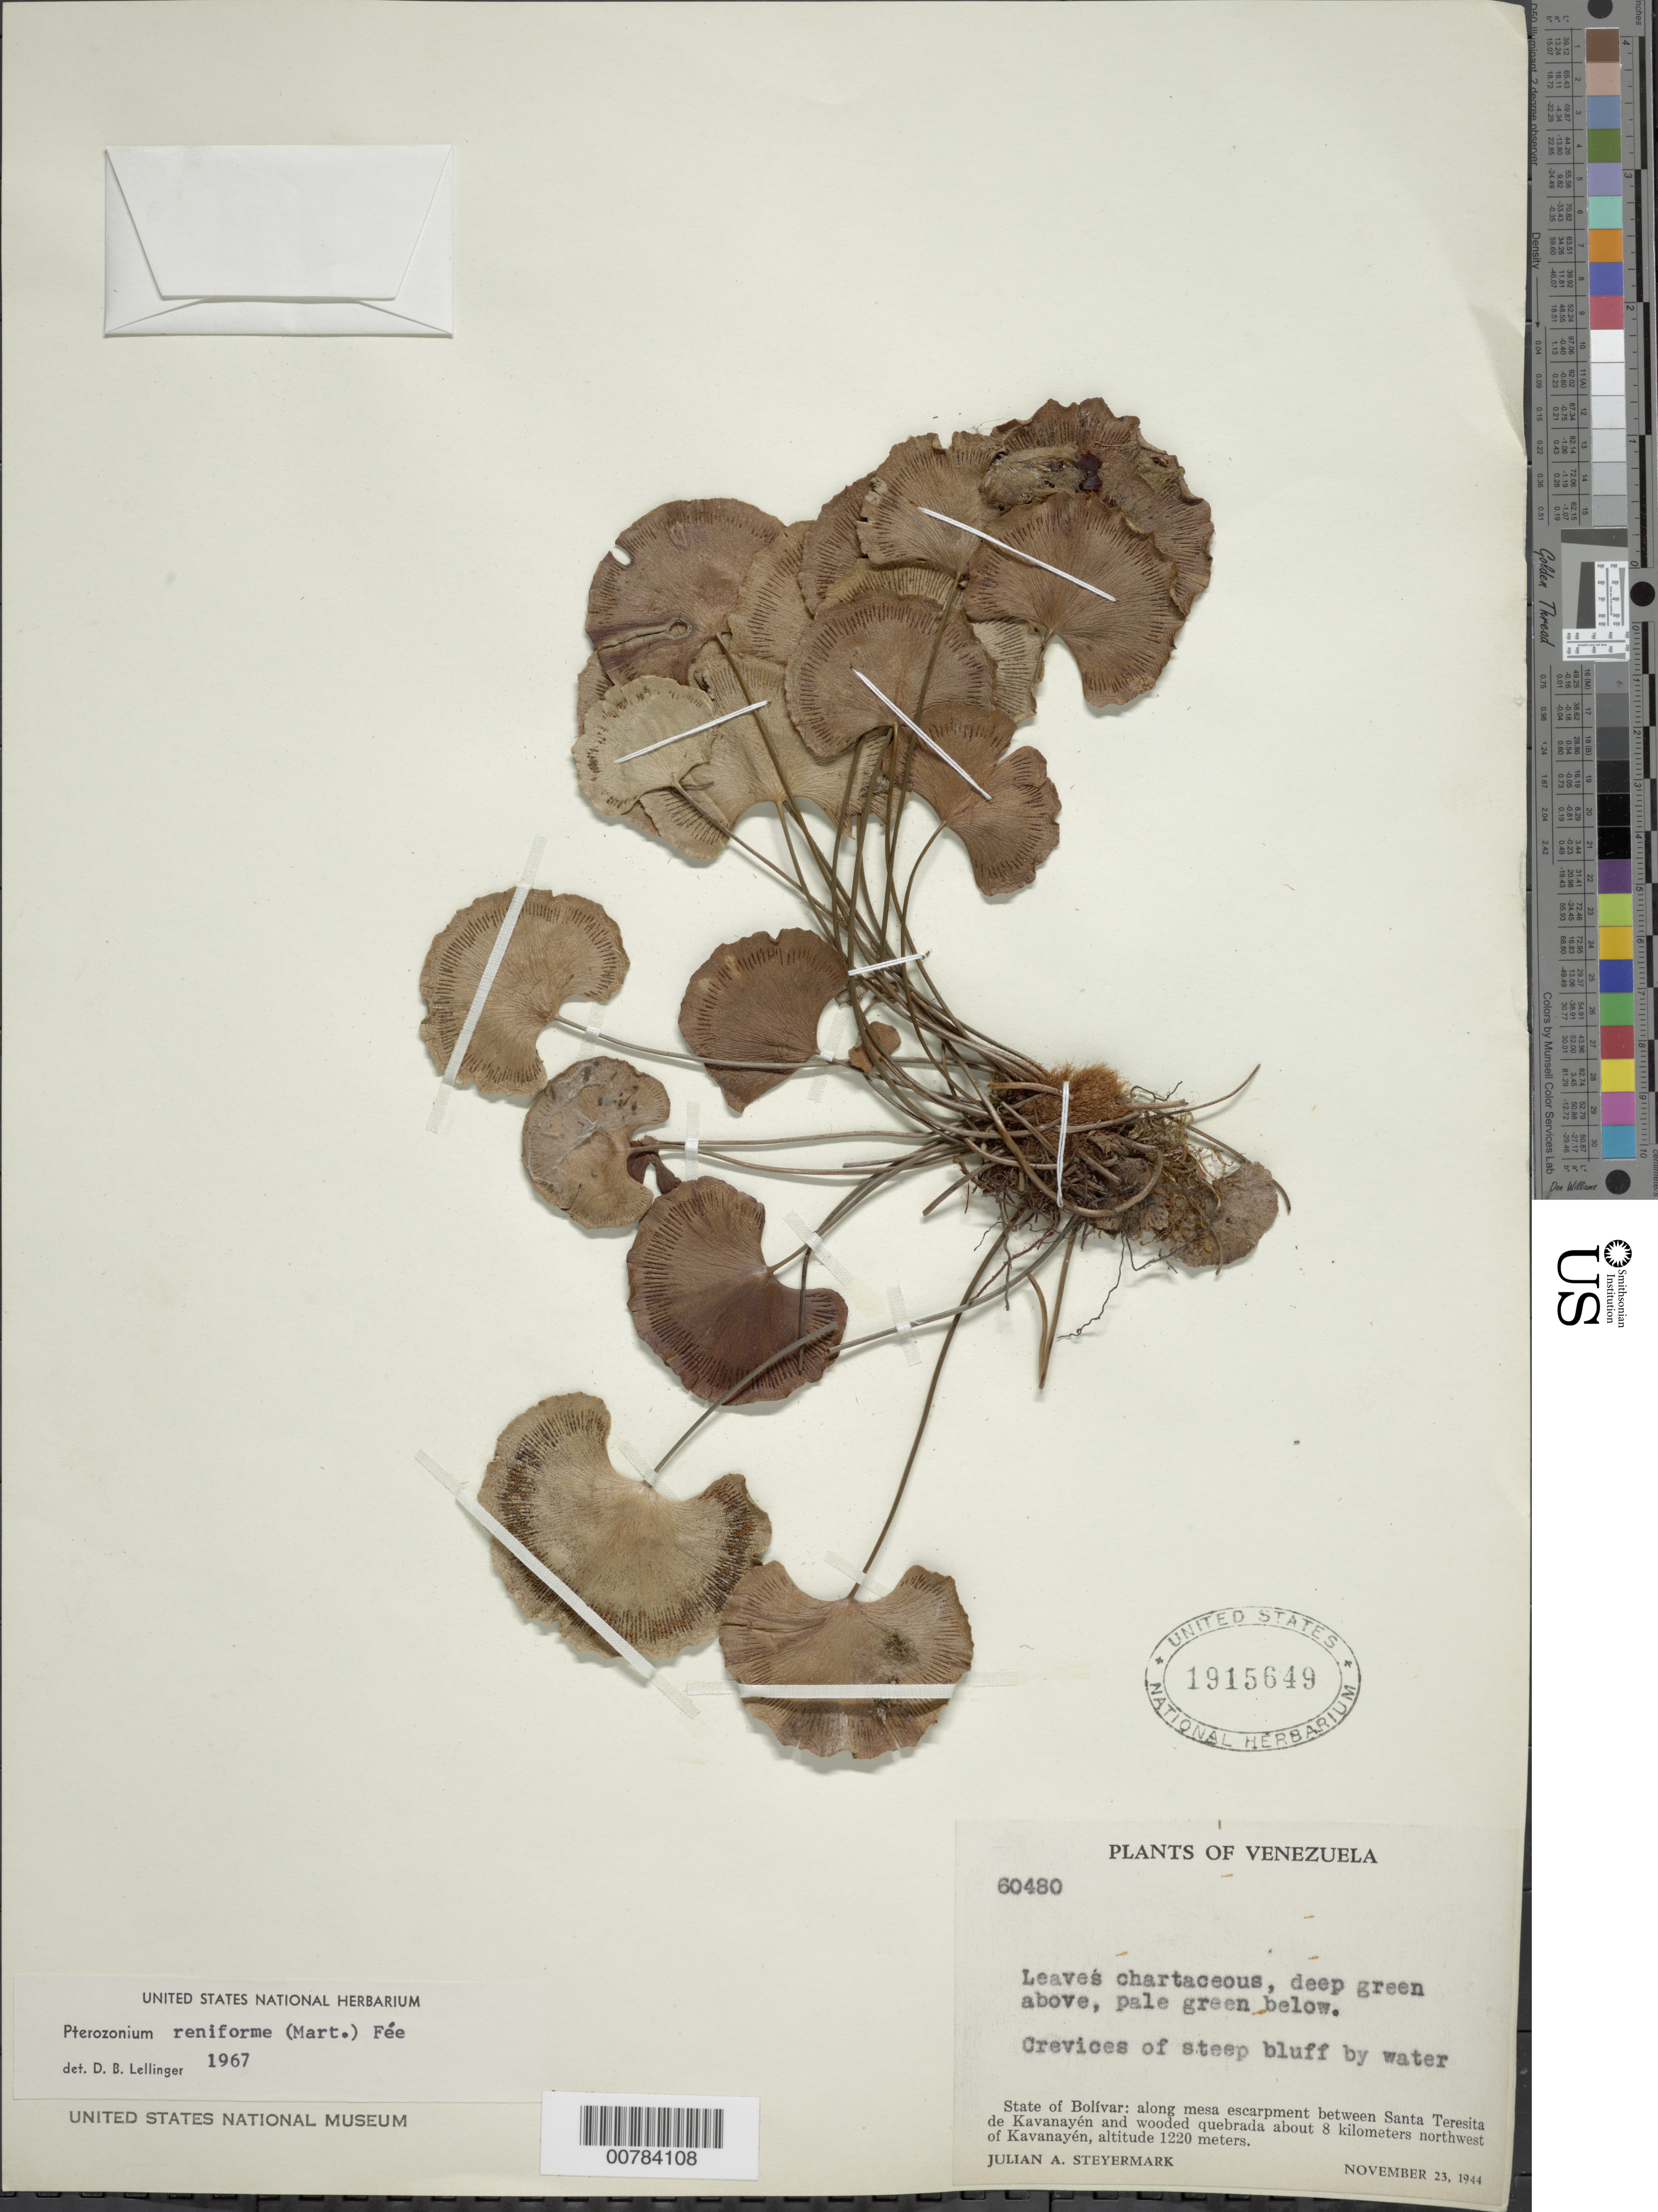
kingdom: Plantae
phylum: Tracheophyta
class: Polypodiopsida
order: Polypodiales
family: Pteridaceae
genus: Pterozonium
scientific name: Pterozonium reniforme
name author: (Mart.) Fée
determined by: Lellinger, David B., (BOT), Smithsonian Institution - National Museum of Natural History (UNITED STATES)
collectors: J. Steyermark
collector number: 60480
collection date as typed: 23-Nov-44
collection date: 1944-11-23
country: Venezuela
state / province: Bolívar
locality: Santa Teresita de Kavanayen to 8 km NW of Kavanayén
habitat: Along mesa escarpment and wooded quebrada, crevices of steep bluff by water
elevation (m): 1220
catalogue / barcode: US 1915649